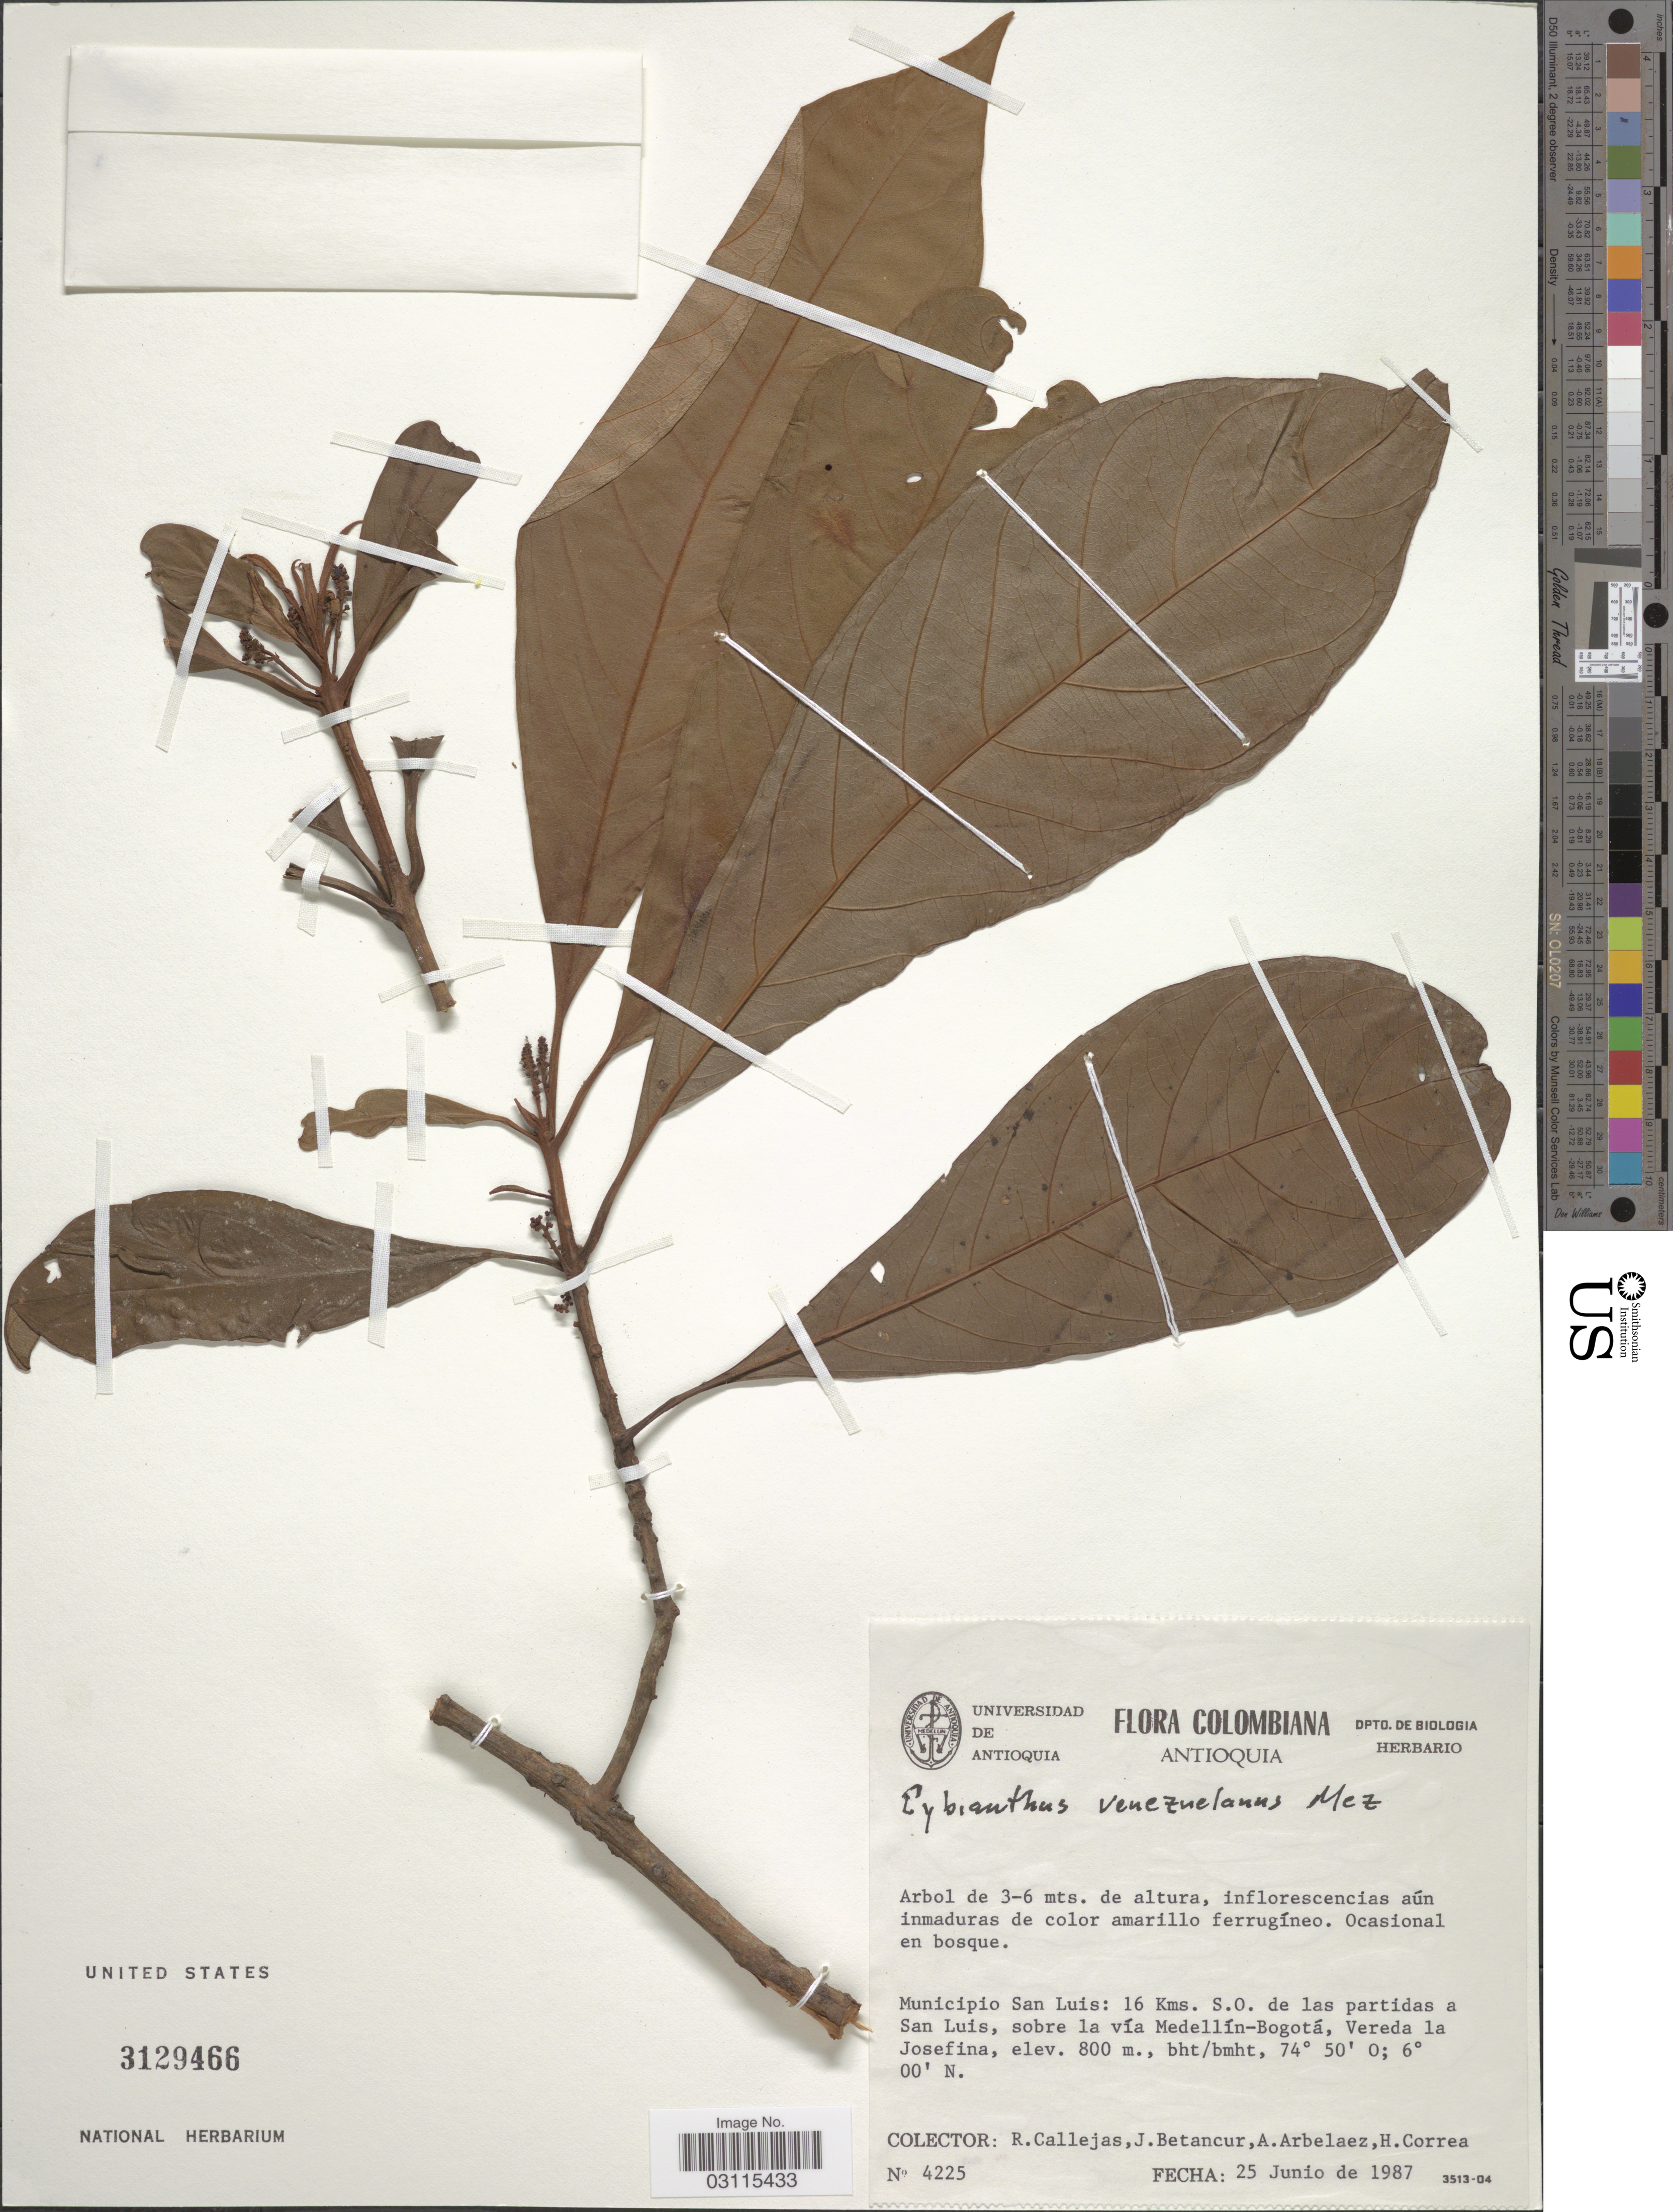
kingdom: Plantae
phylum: Tracheophyta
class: Magnoliopsida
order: Ericales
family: Primulaceae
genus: Cybianthus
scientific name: Cybianthus venezuelanus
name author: Mez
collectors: R. Callejas, J. Betancur, A. Arbelaez & H. Correa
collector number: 4225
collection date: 1987-06-25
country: Colombia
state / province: Antioquia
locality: Municipio San Luis: 16 Kms. S. O. de las partidas a San Luis, sobre al vía Medellín-Bogotá, Vereda la Josefina.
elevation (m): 800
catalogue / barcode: US 3129466